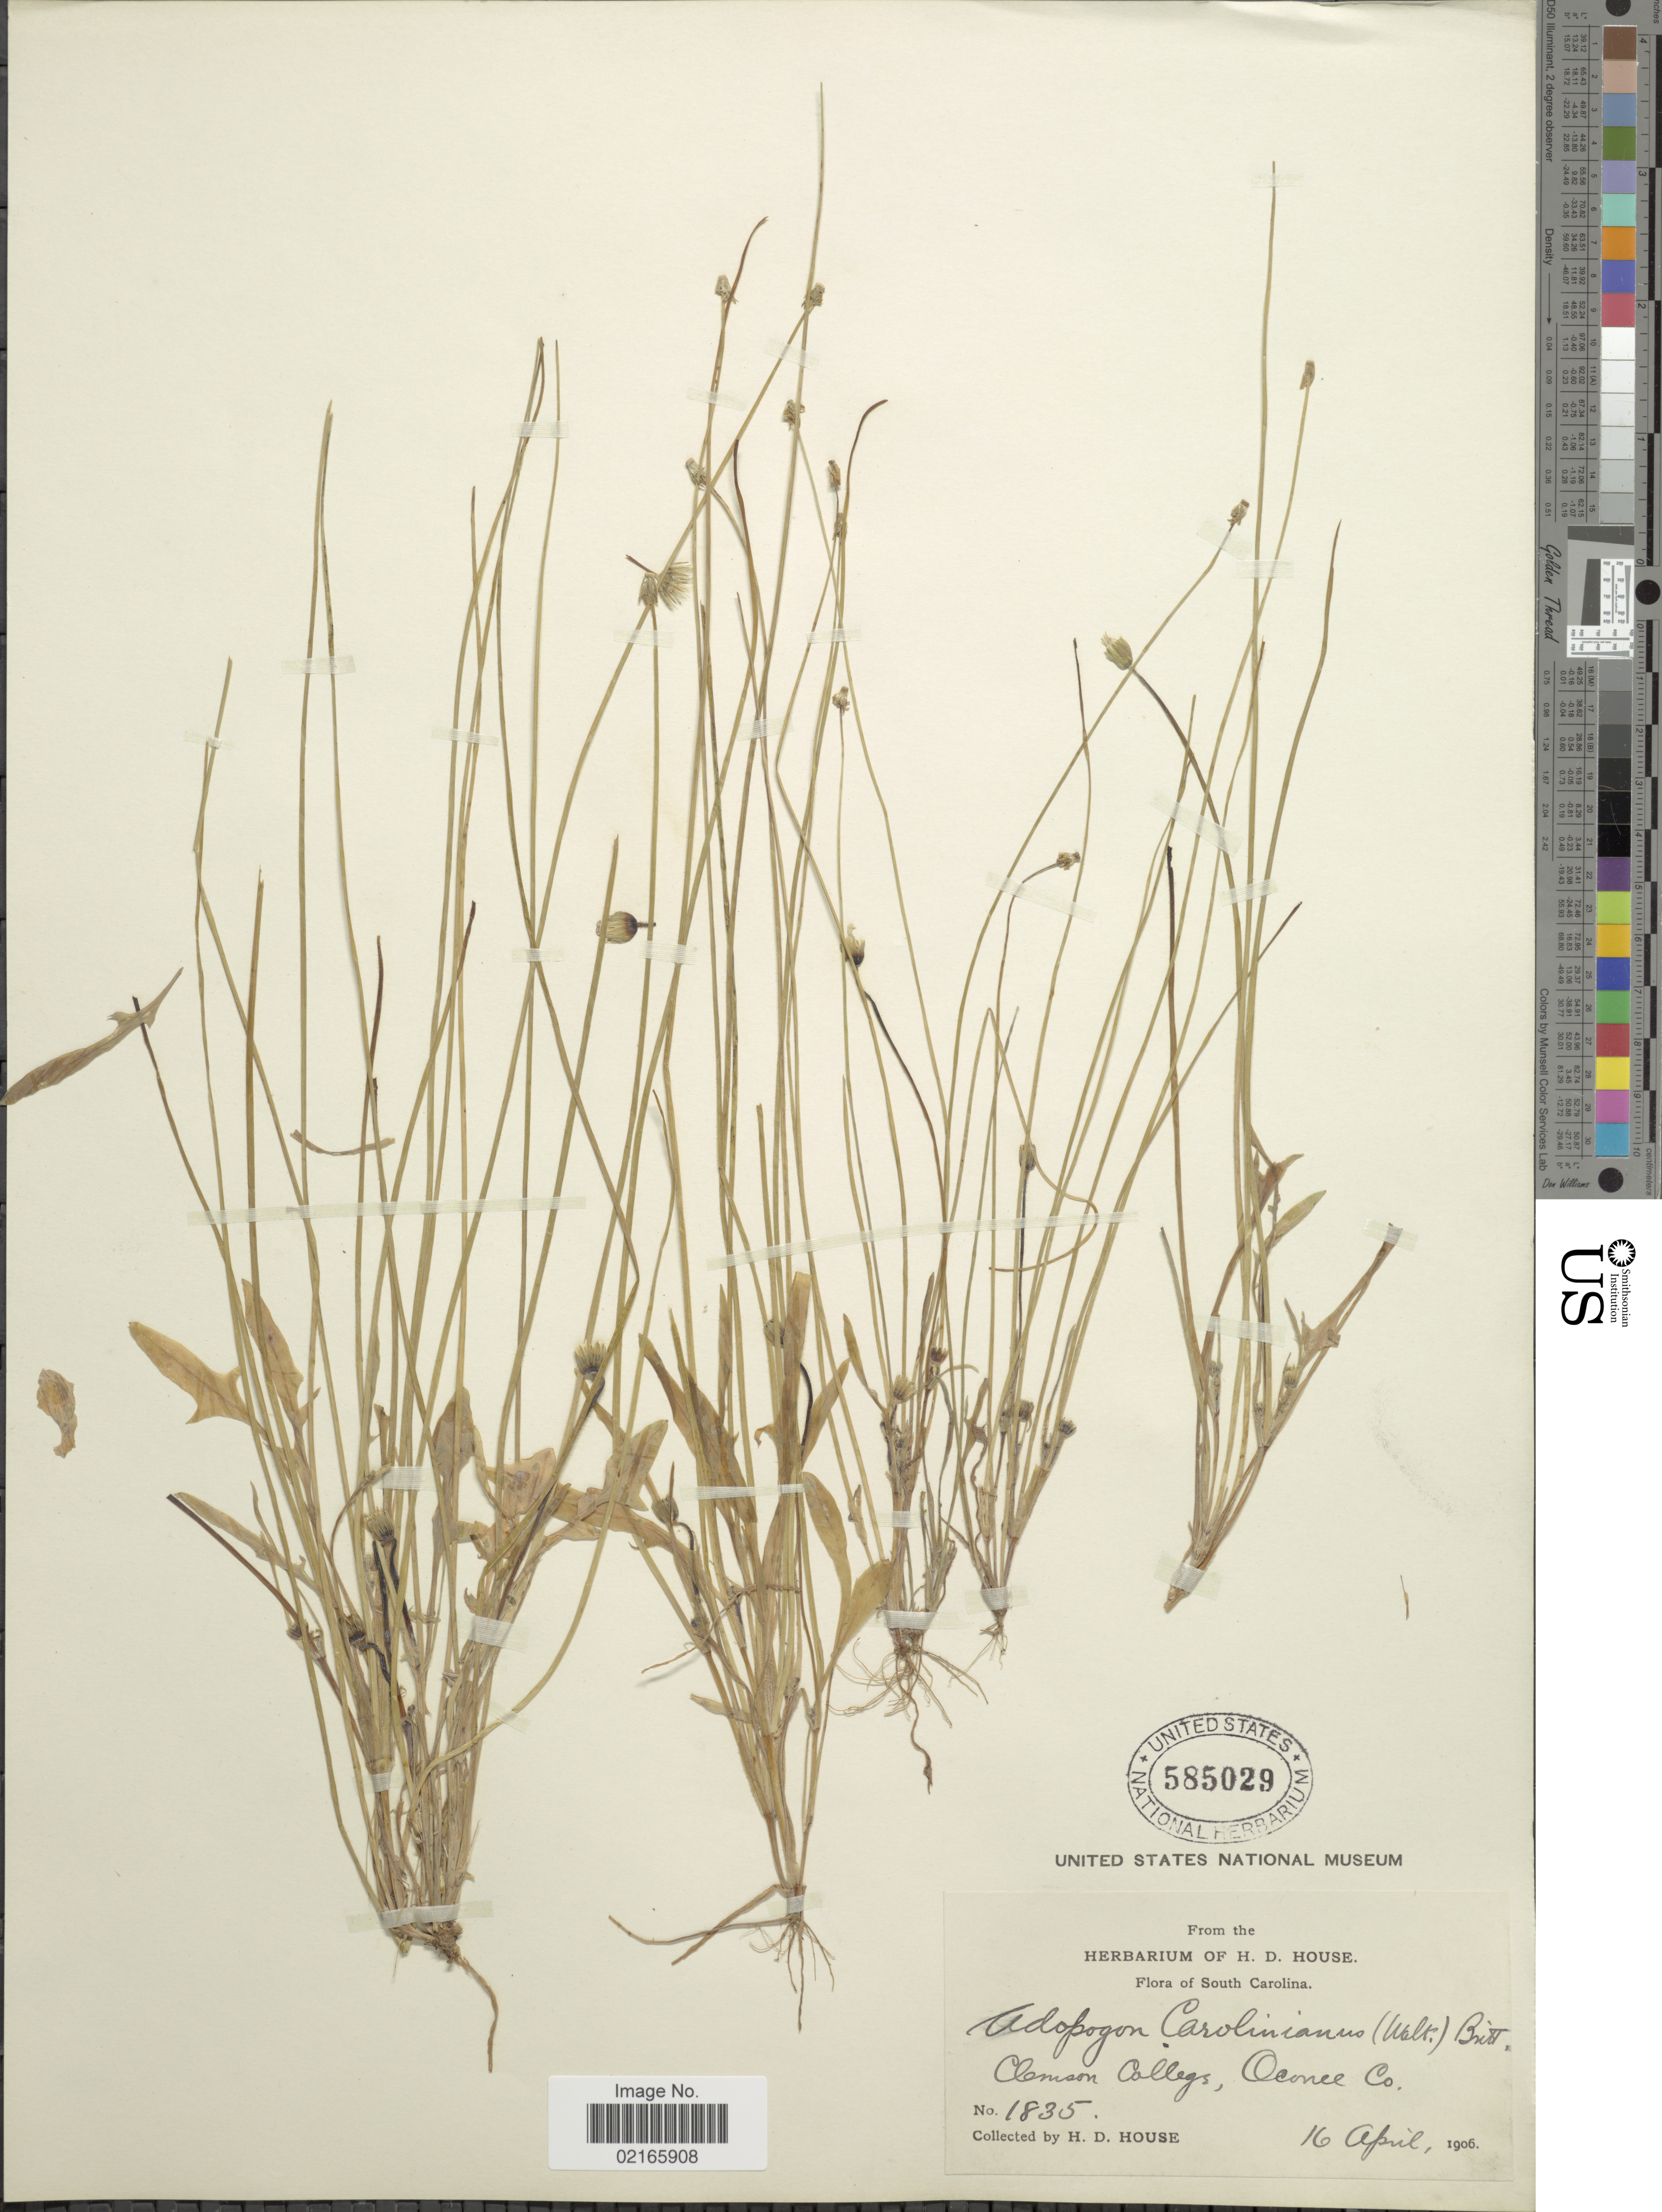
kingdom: Plantae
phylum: Tracheophyta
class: Magnoliopsida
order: Asterales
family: Asteraceae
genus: Krigia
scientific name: Krigia virginica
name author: (L.) Willd.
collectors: H. D. House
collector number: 1835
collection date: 1906-04-11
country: United States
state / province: South Carolina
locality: Clemson College, Oconee Co.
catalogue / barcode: US 585029